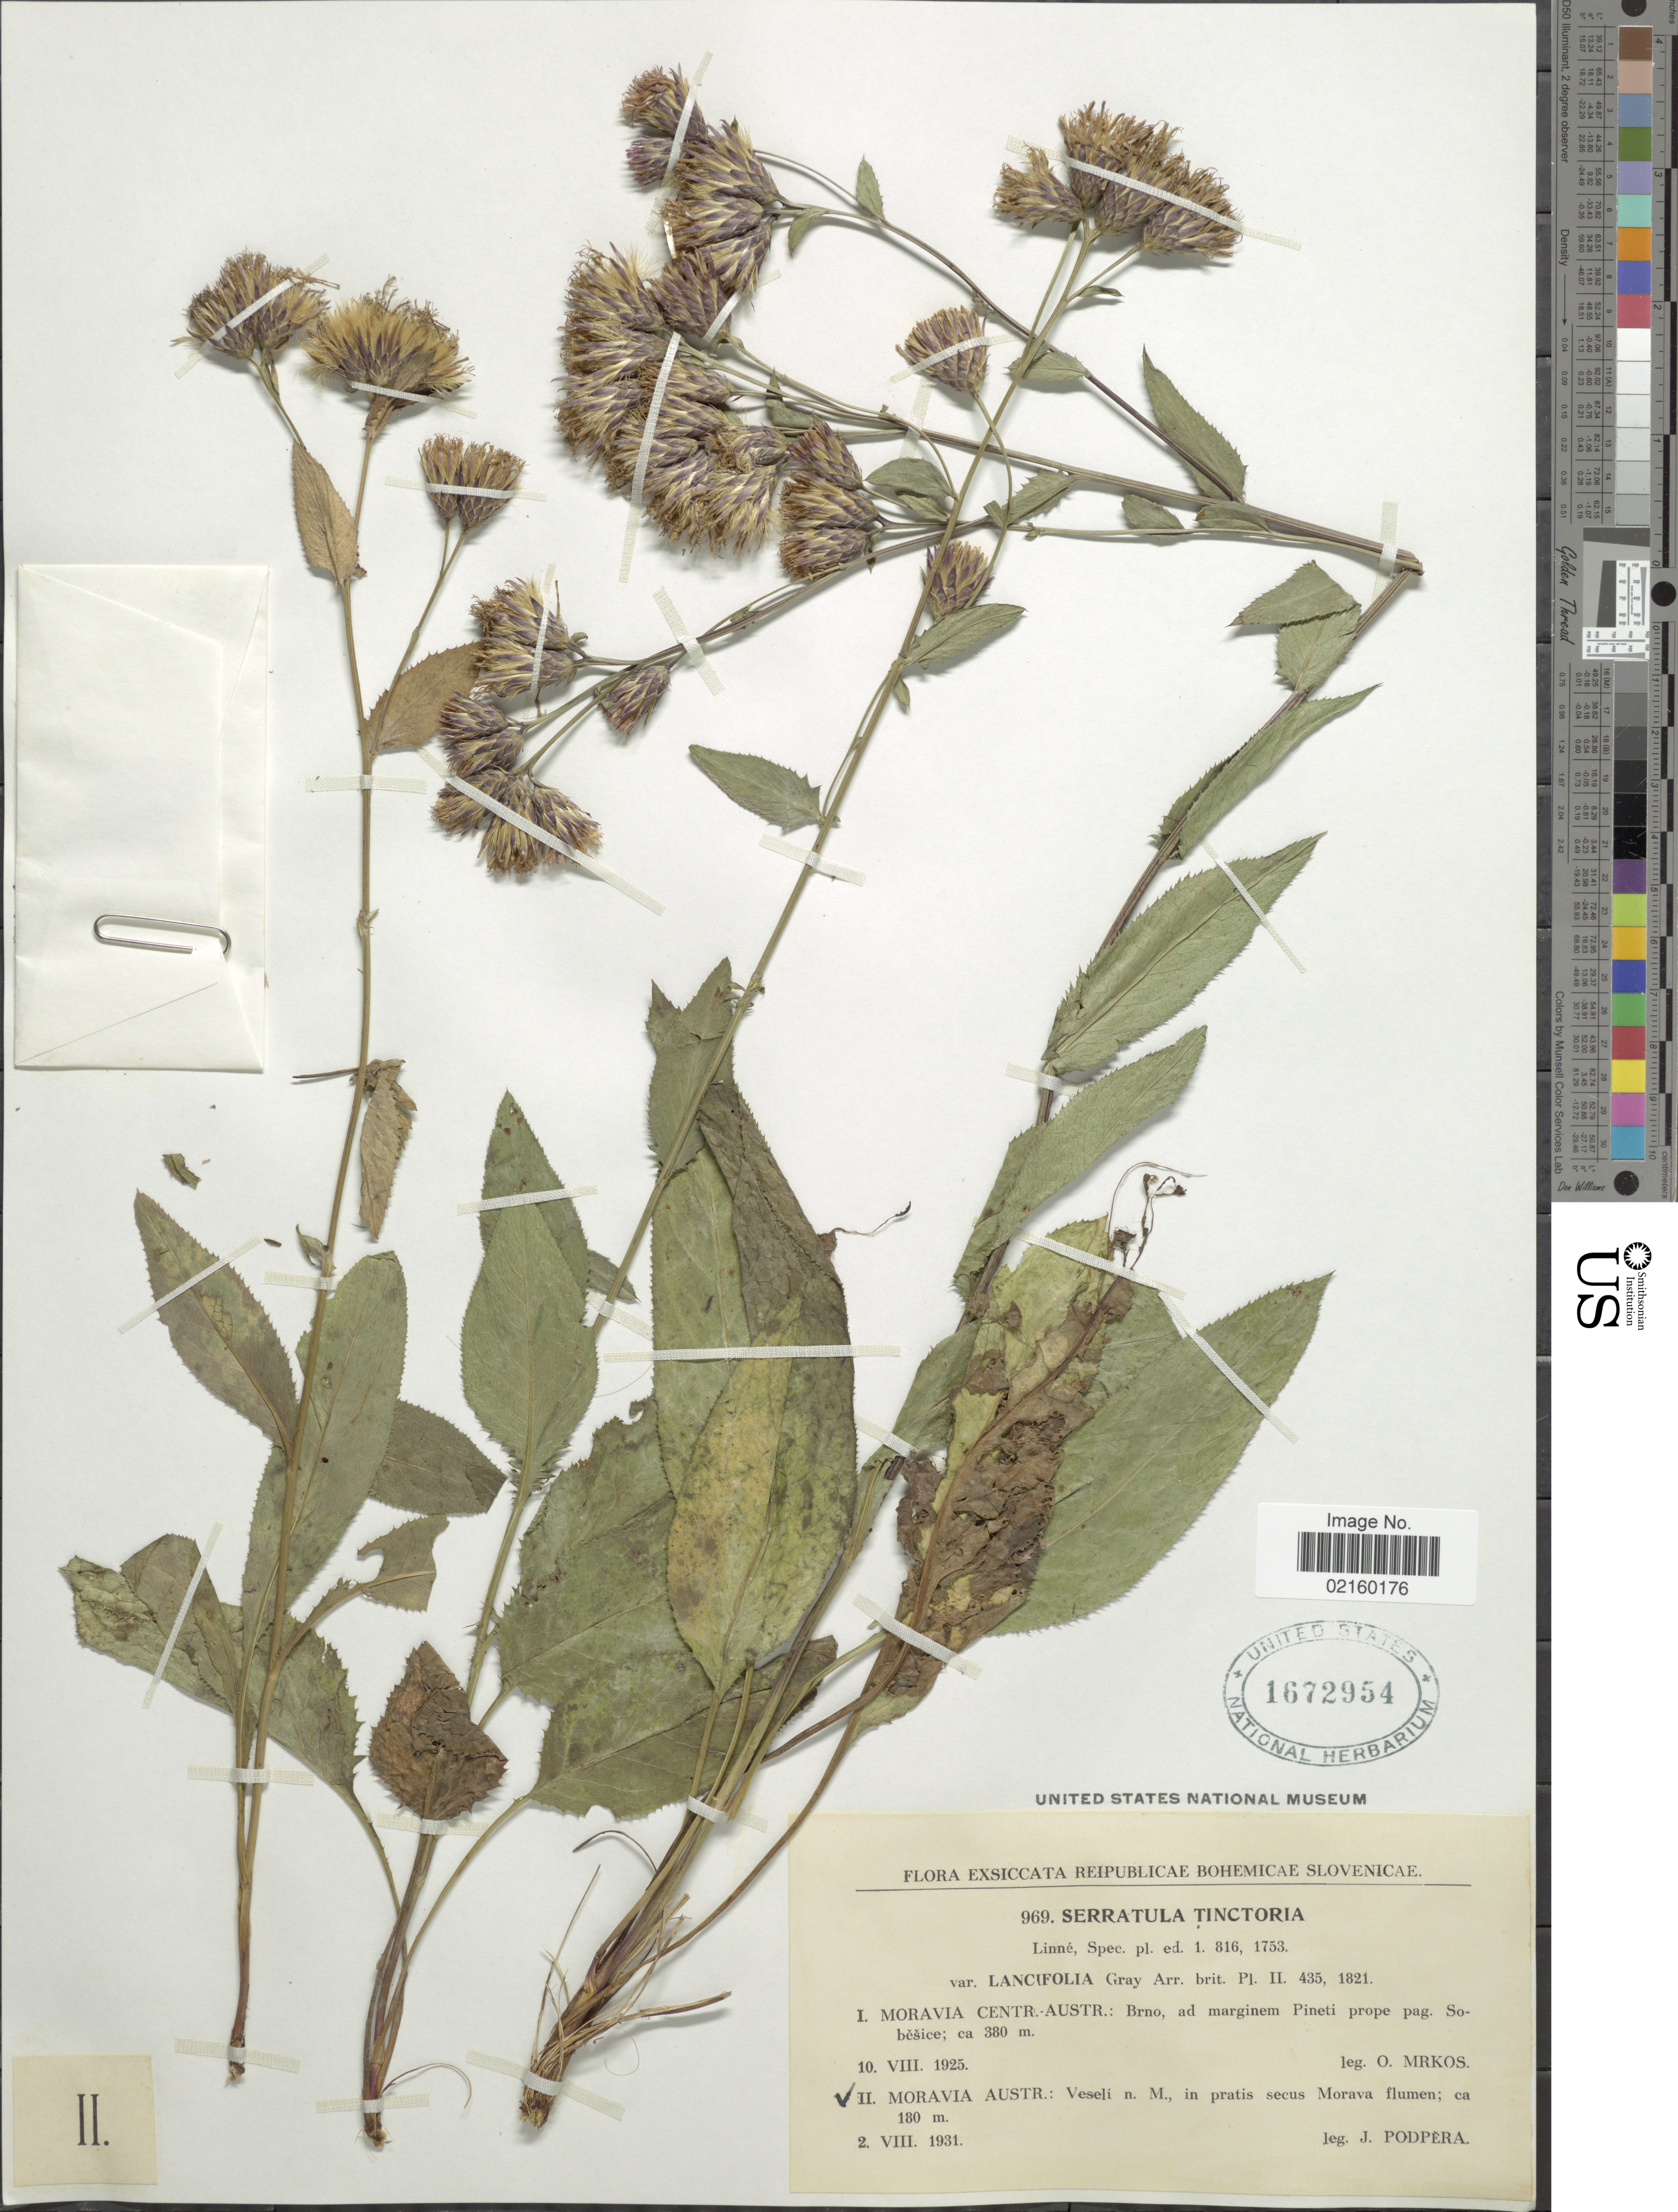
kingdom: Plantae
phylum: Tracheophyta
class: Magnoliopsida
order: Asterales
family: Asteraceae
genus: Serratula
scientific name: Serratula tinctoria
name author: L.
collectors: J. Podpera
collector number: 969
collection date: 1931-08-02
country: Czechia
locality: Reipublicae Bohemicae Slovenicae, Moravia Austr.: Veseli n. M., in pratis secus Morava flumen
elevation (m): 180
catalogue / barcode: US 1672954